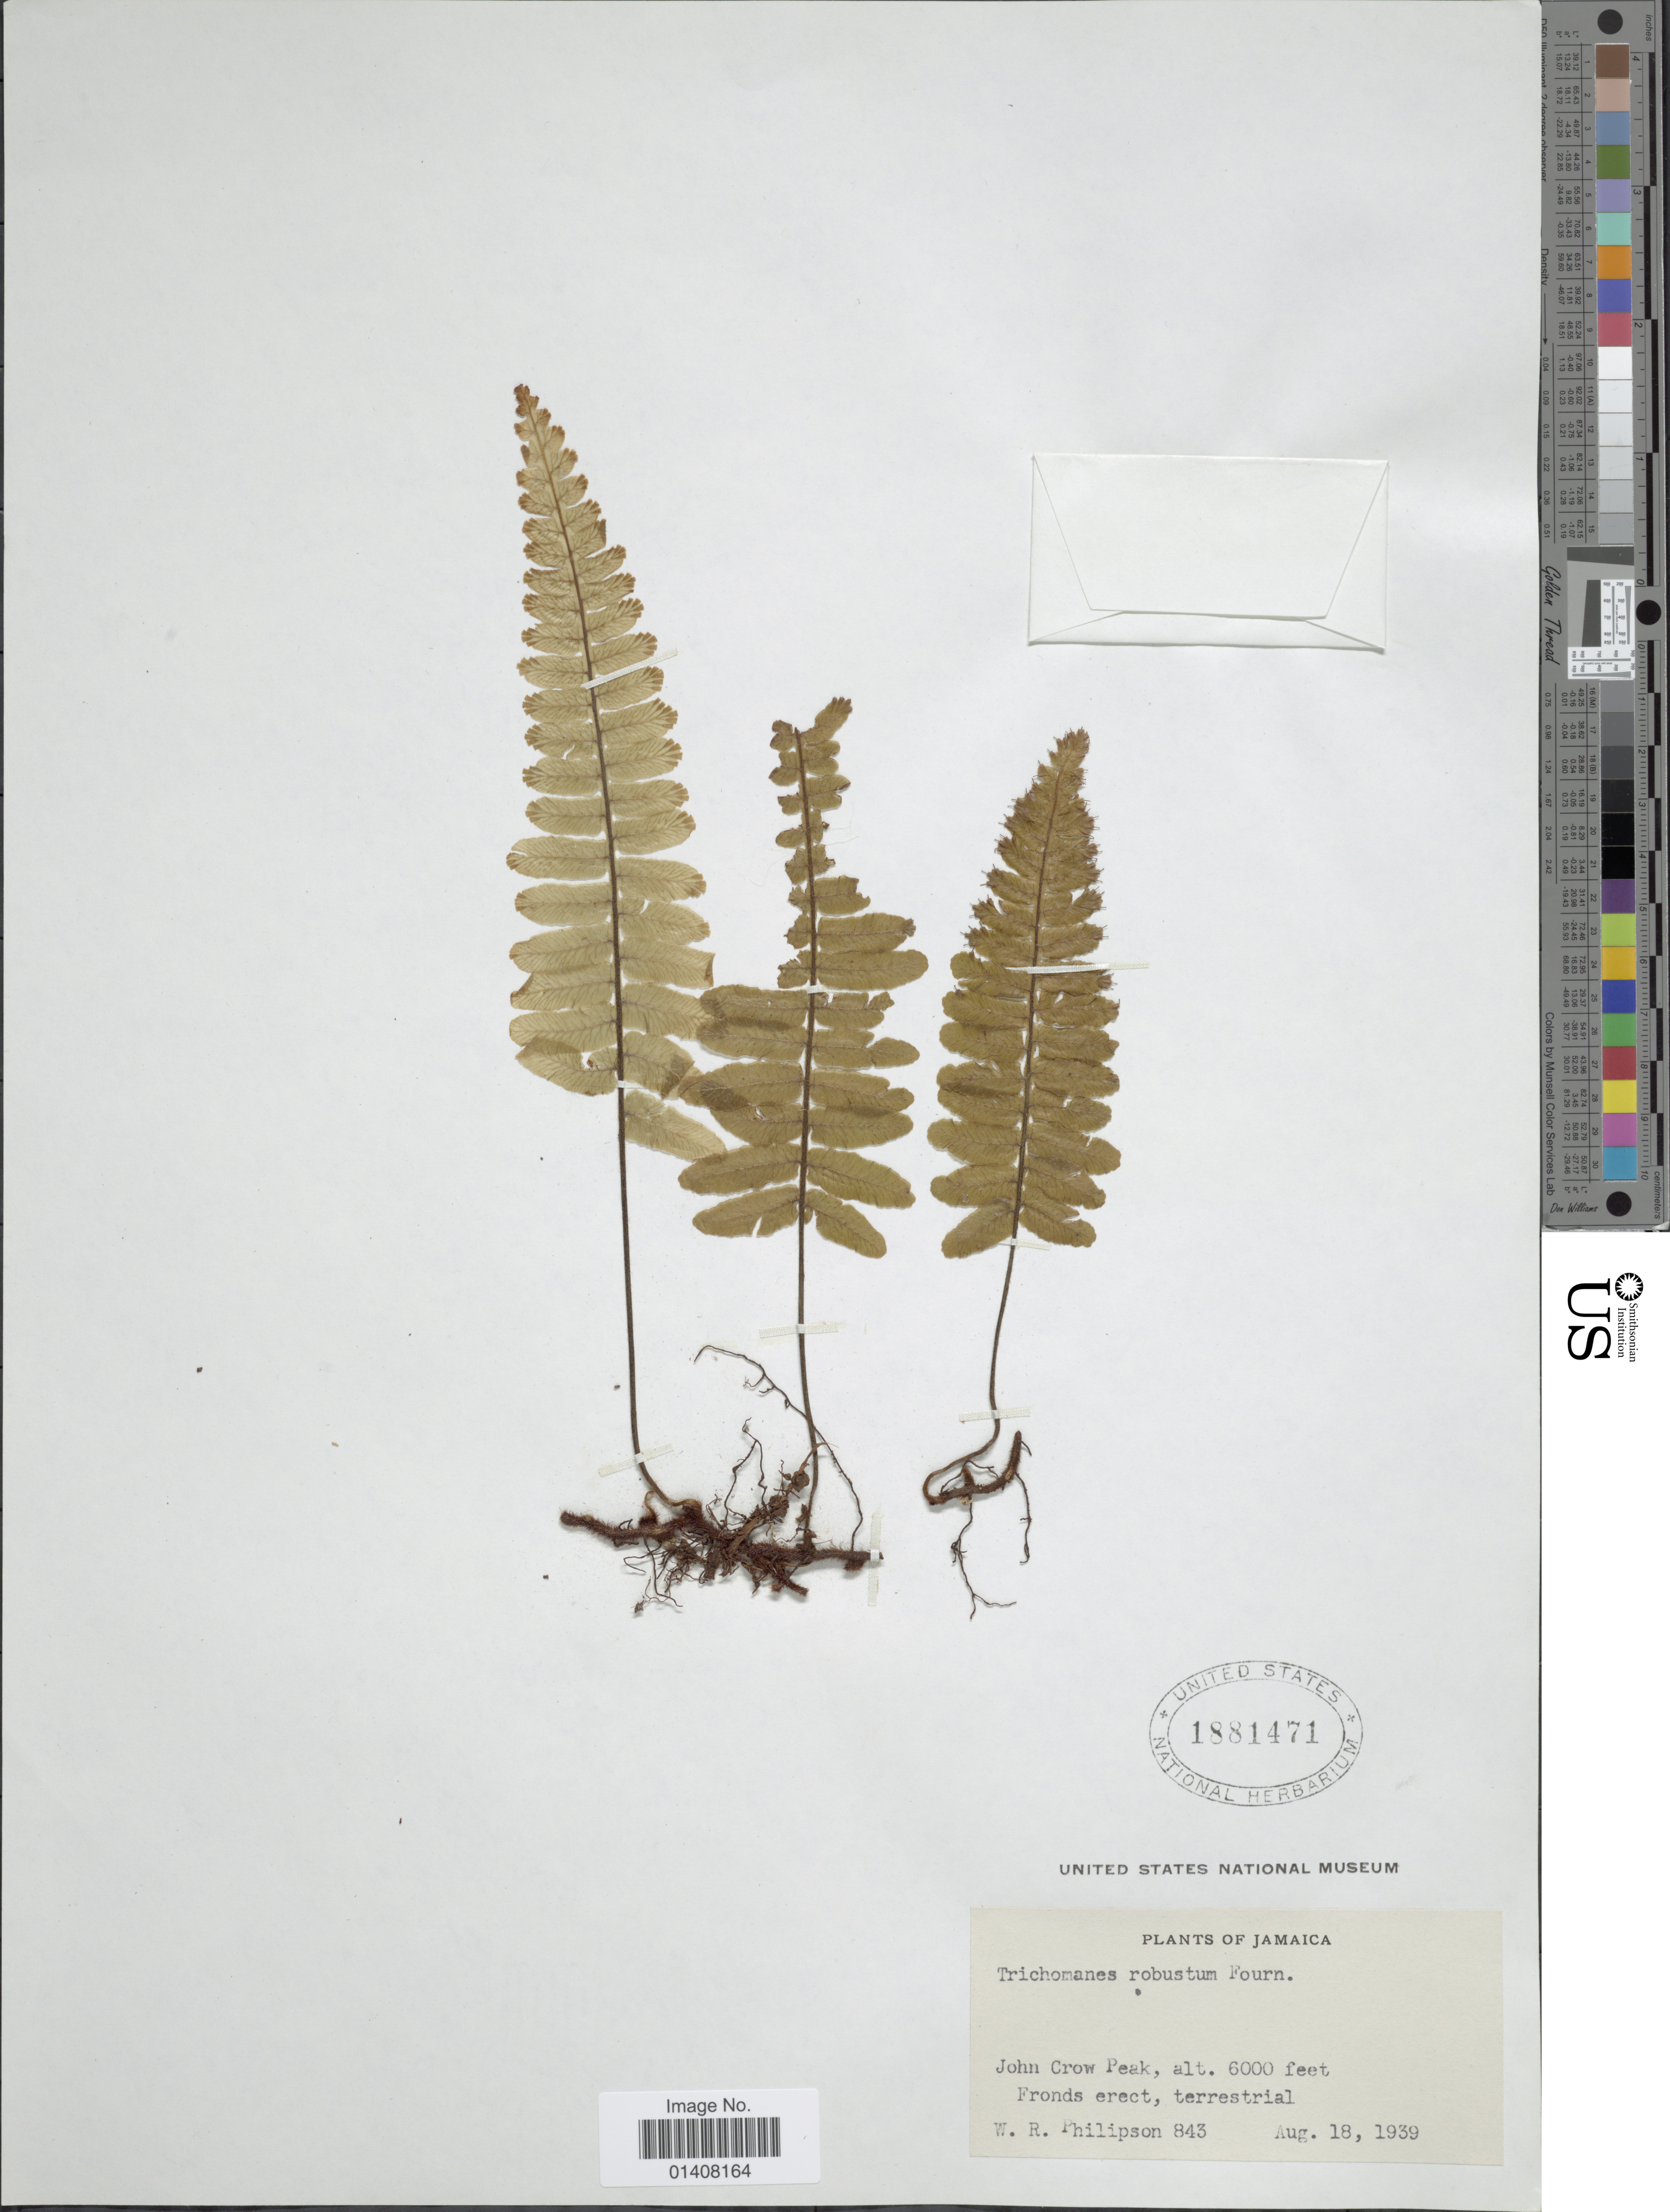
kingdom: Plantae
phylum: Tracheophyta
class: Polypodiopsida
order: Hymenophyllales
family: Hymenophyllaceae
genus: Trichomanes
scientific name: Trichomanes robustum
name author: E. Fourn.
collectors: W. R. Philipson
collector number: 843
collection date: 1939-08-18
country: Jamaica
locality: John Crow Peak, fronds erect, terrestrial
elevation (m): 1829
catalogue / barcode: US 1881471